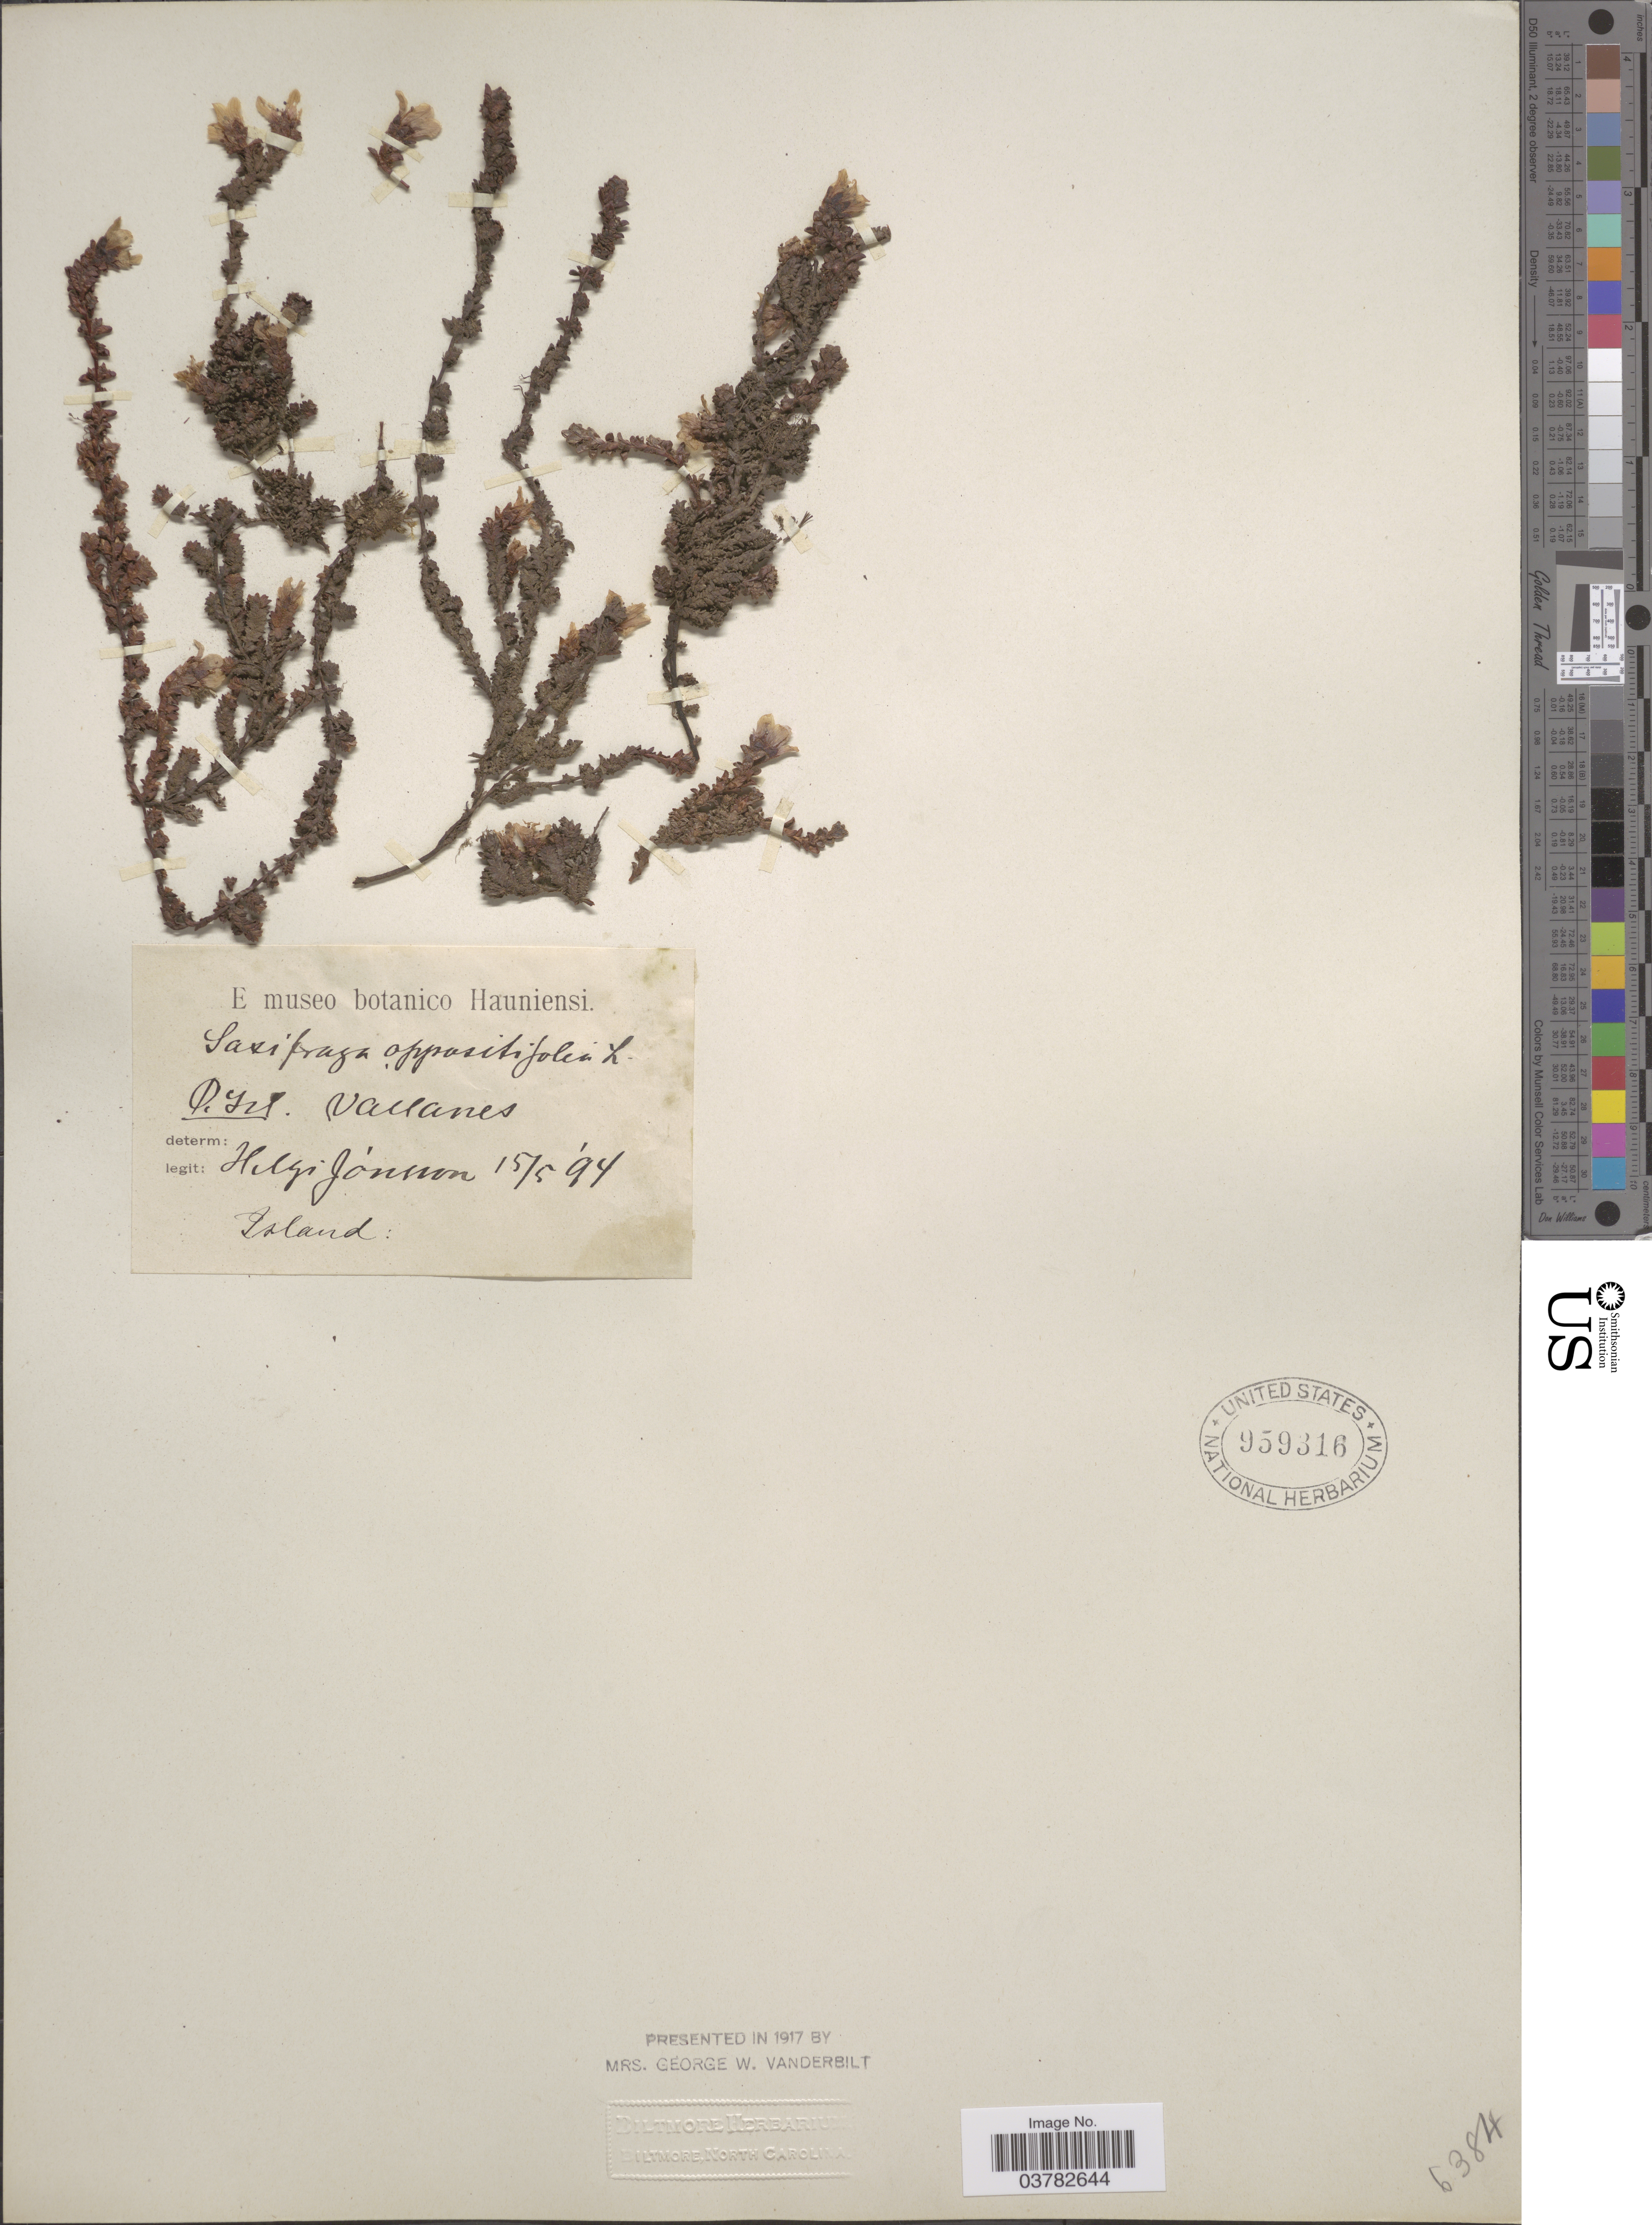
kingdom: Plantae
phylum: Tracheophyta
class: Magnoliopsida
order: Saxifragales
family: Saxifragaceae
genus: Saxifraga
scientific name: Saxifraga oppositifolia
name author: L.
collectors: H. Jónsson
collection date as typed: Transcribed d/m/y: 15/5/94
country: Iceland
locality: P. Isl. Vallanes. Island.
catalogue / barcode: US 959316